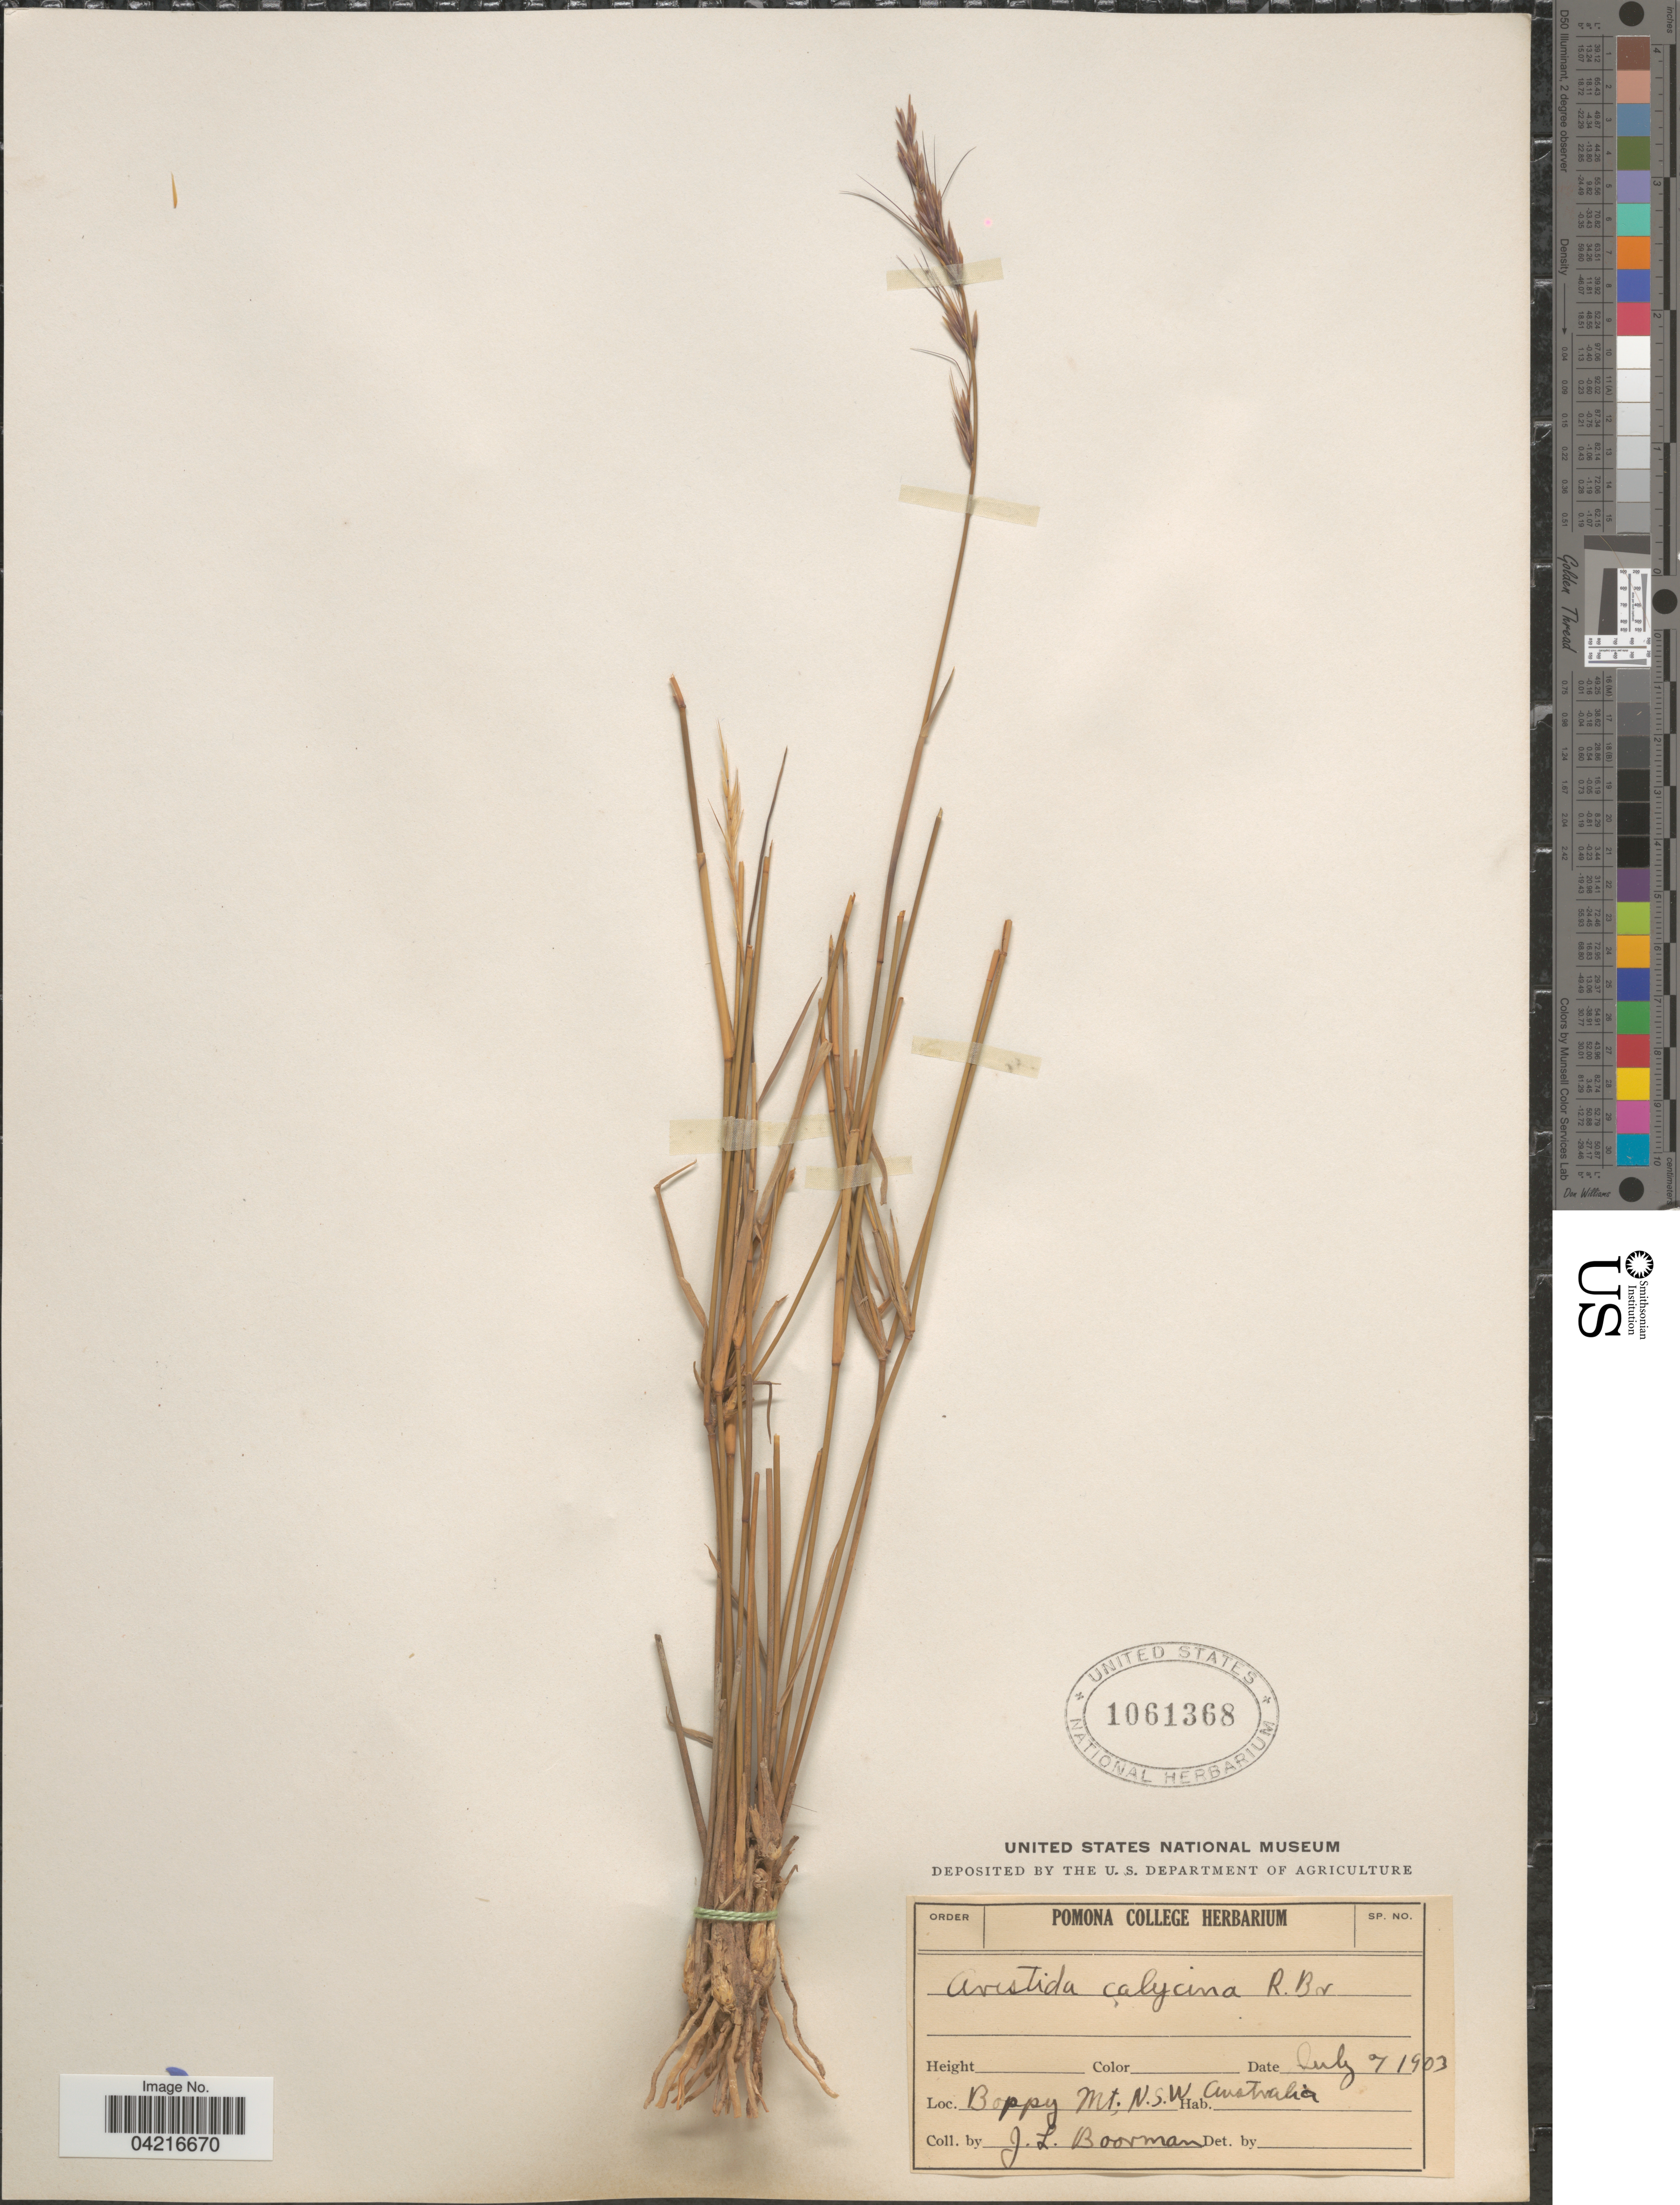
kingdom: Plantae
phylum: Tracheophyta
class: Liliopsida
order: Poales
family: Poaceae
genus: Aristida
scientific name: Aristida calycina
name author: R. Br.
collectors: J. Boorman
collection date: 1903-07-07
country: Australia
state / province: New South Wales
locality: Boppy Mt.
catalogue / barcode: US 1061368